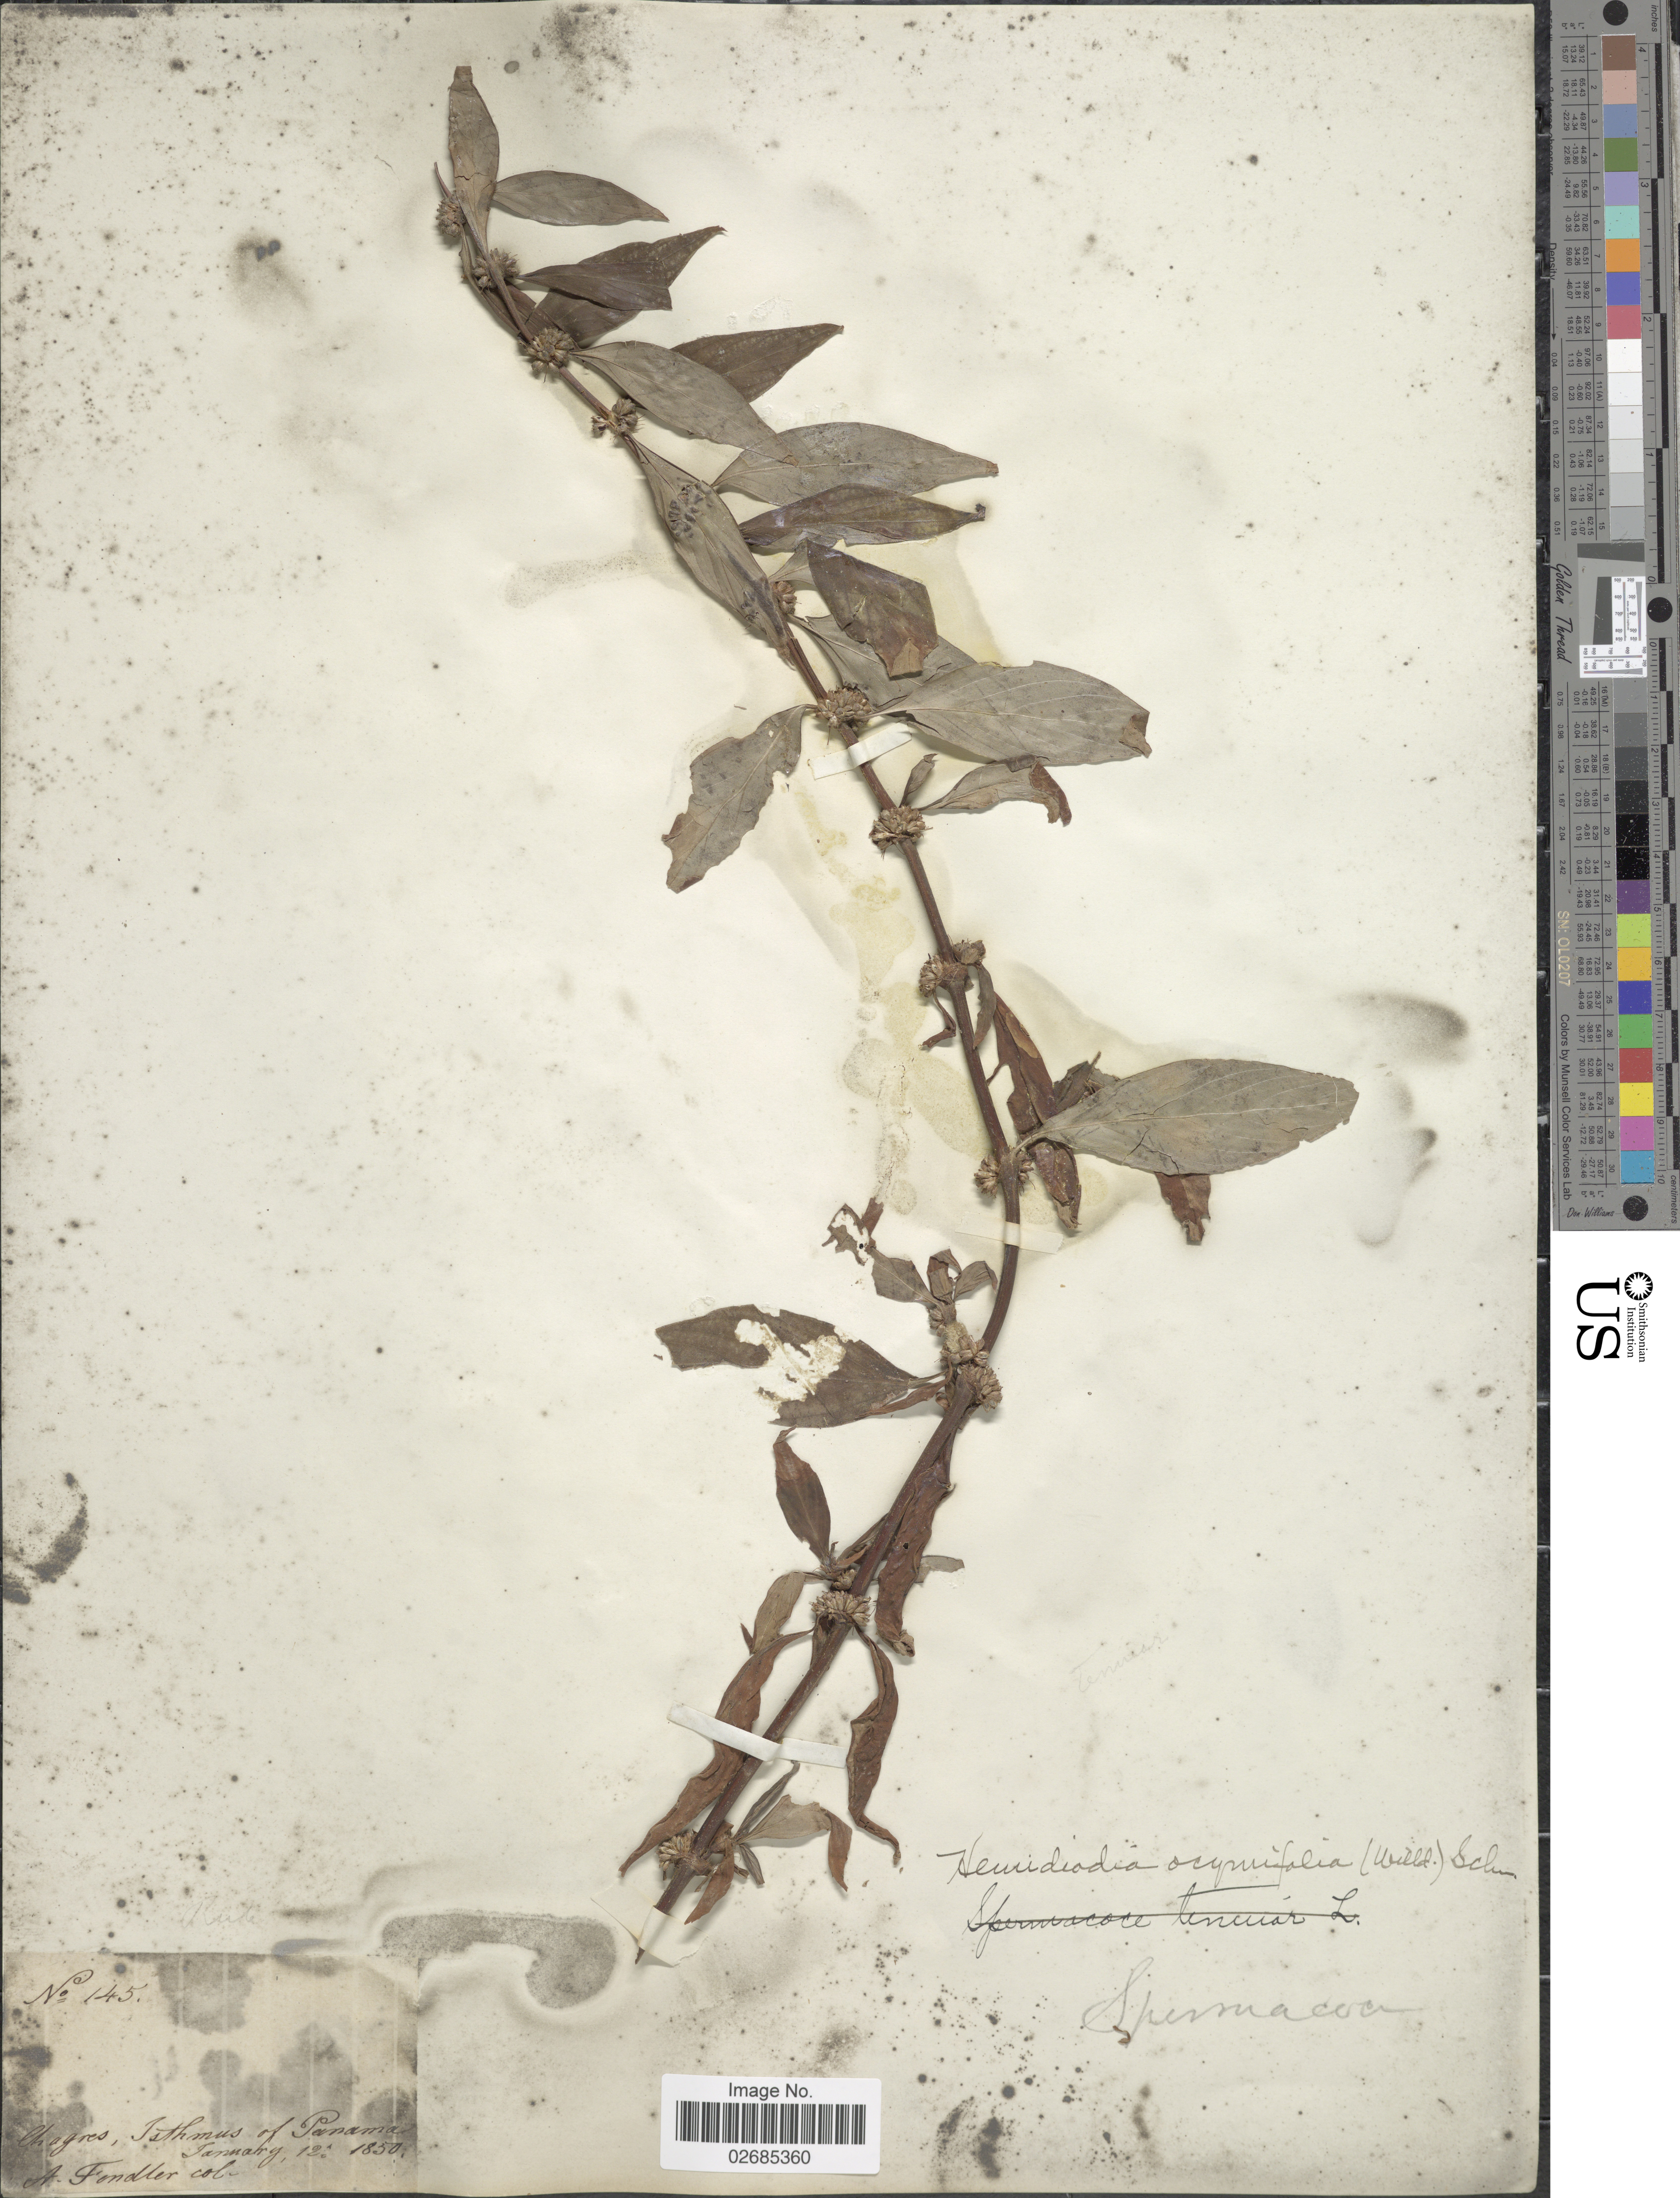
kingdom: Plantae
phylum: Tracheophyta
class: Magnoliopsida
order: Gentianales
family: Rubiaceae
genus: Hemidiodia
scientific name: Hemidiodia ocimifolia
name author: (Willd.) K. Schum.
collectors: A. Fendler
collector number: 145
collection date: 1850-01-12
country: Panama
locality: Chagres